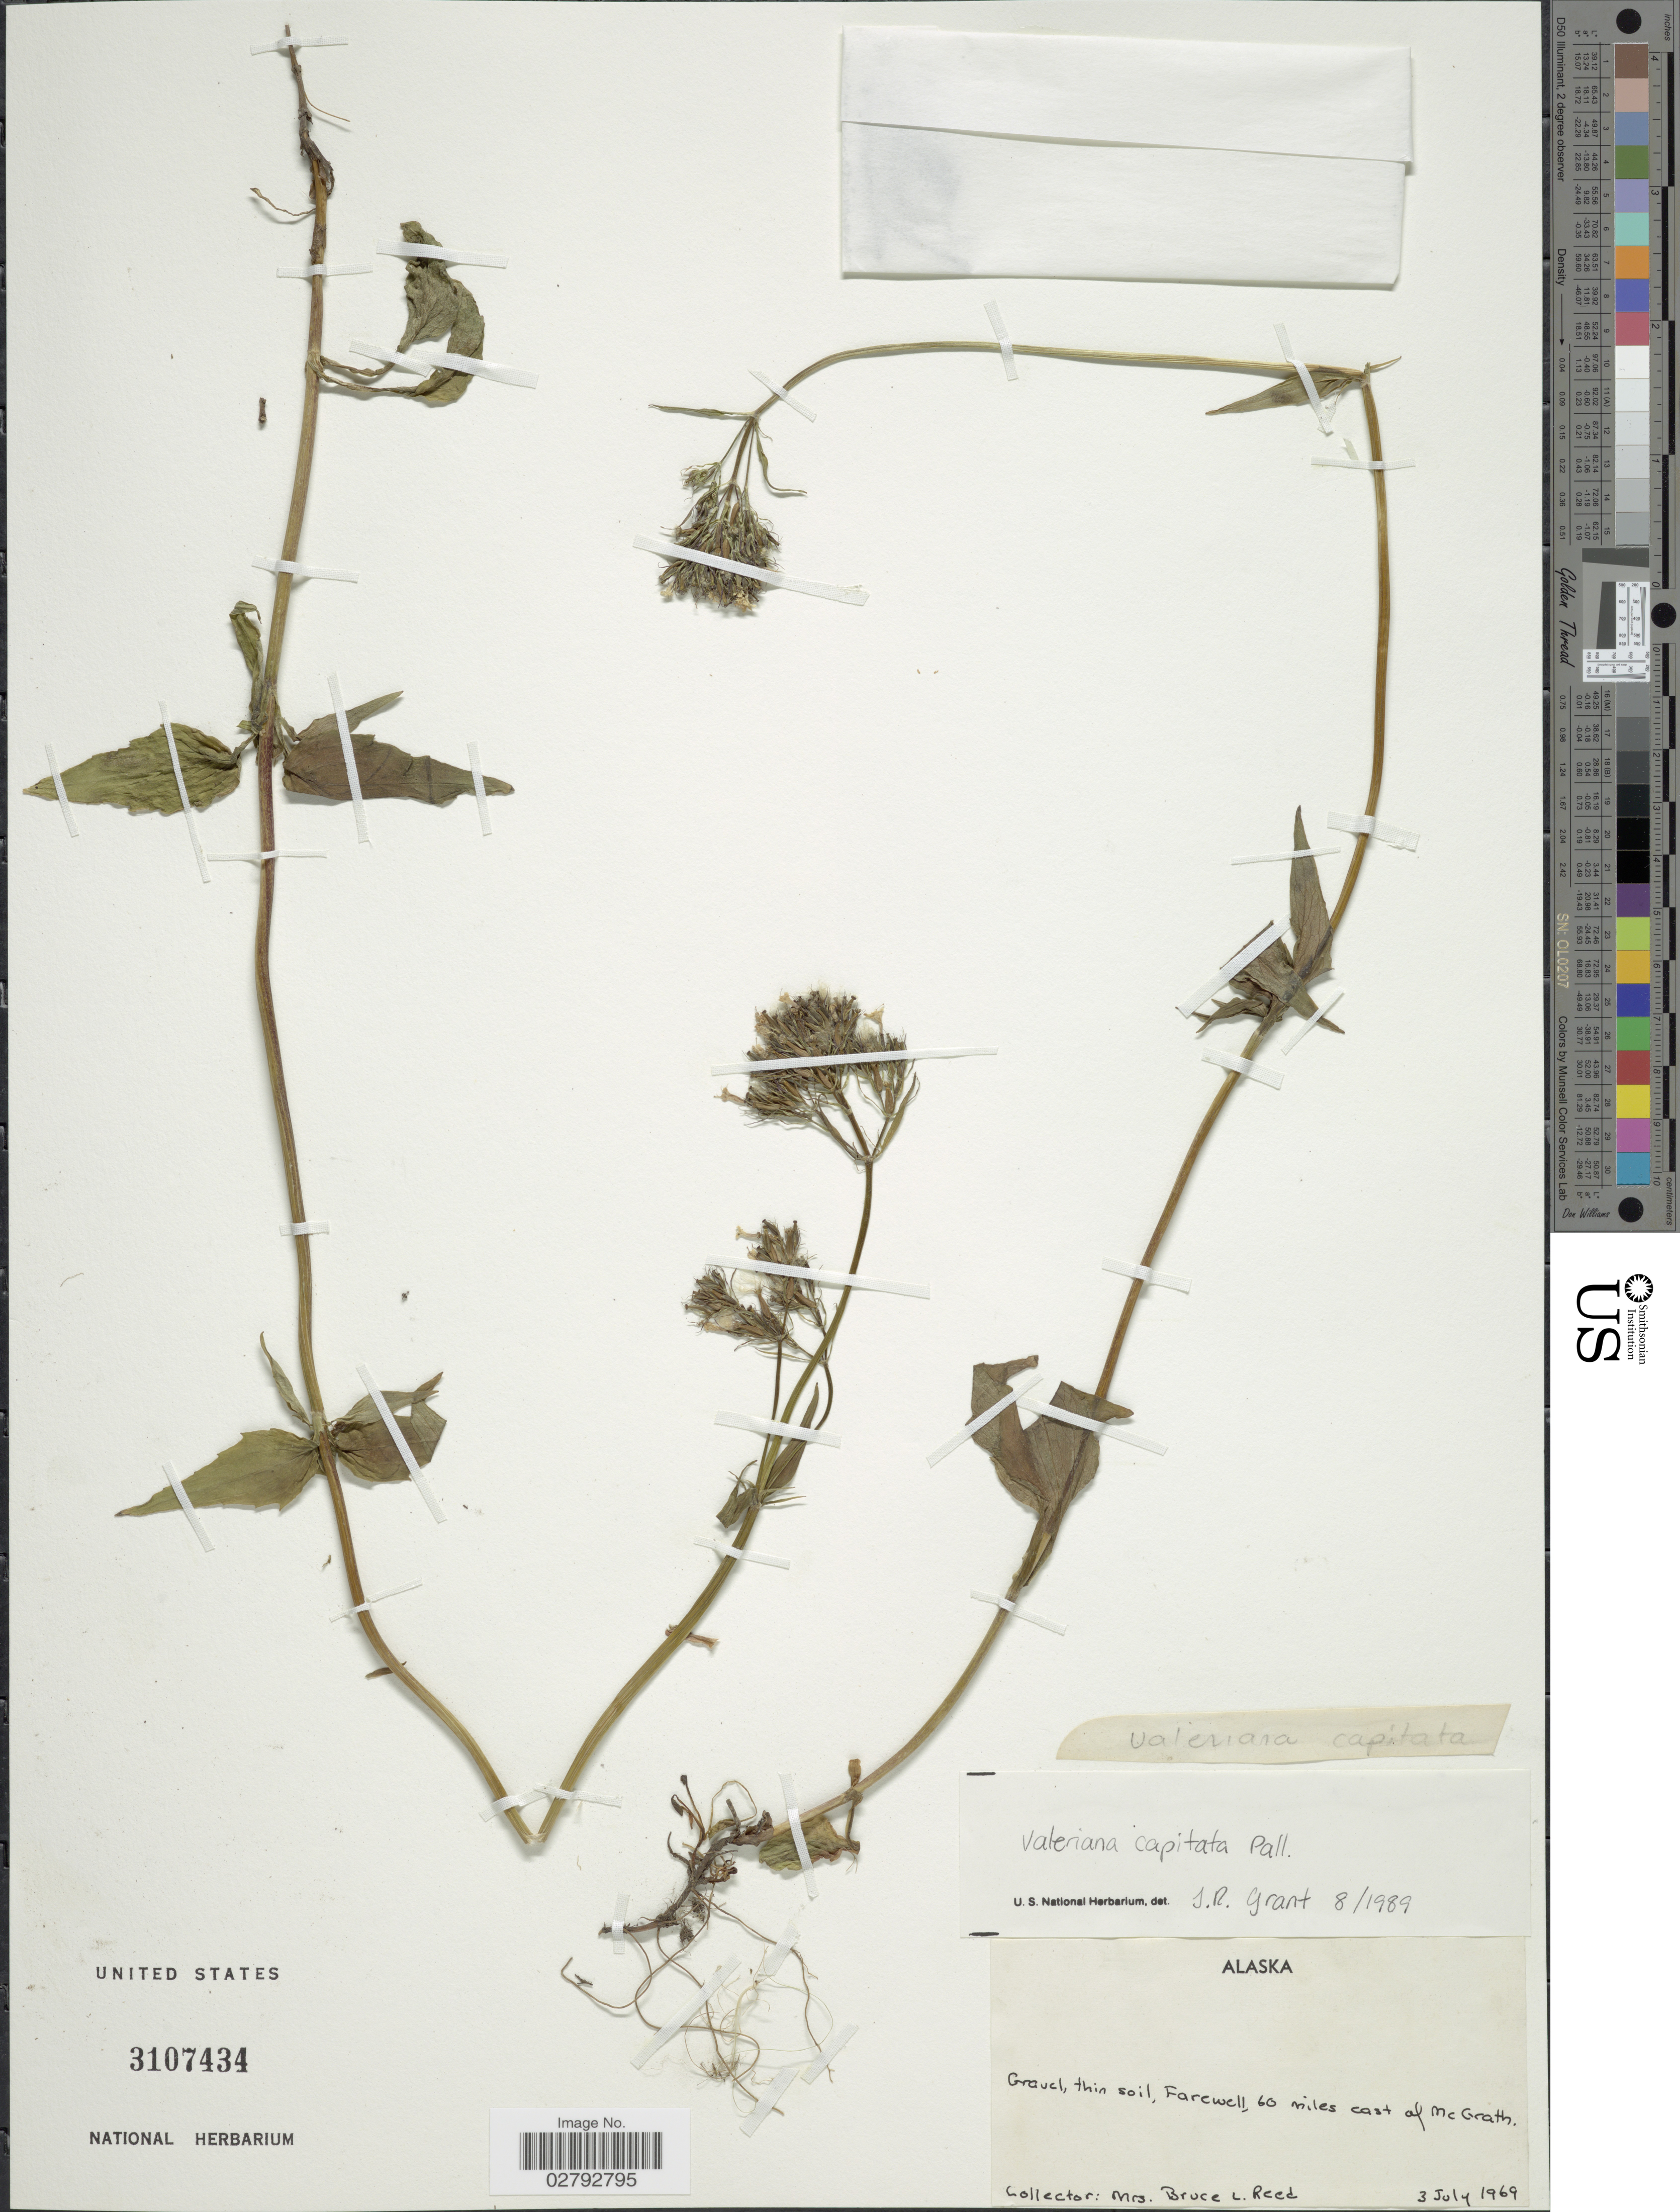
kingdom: Plantae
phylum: Tracheophyta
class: Magnoliopsida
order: Dipsacales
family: Caprifoliaceae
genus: Valeriana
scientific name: Valeriana capitata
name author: Link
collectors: B. Reed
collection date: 1969-07-03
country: United States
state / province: Alaska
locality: Gravel, thin soil, Farewell, 60 miles east of McGrath.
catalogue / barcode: US 3107434